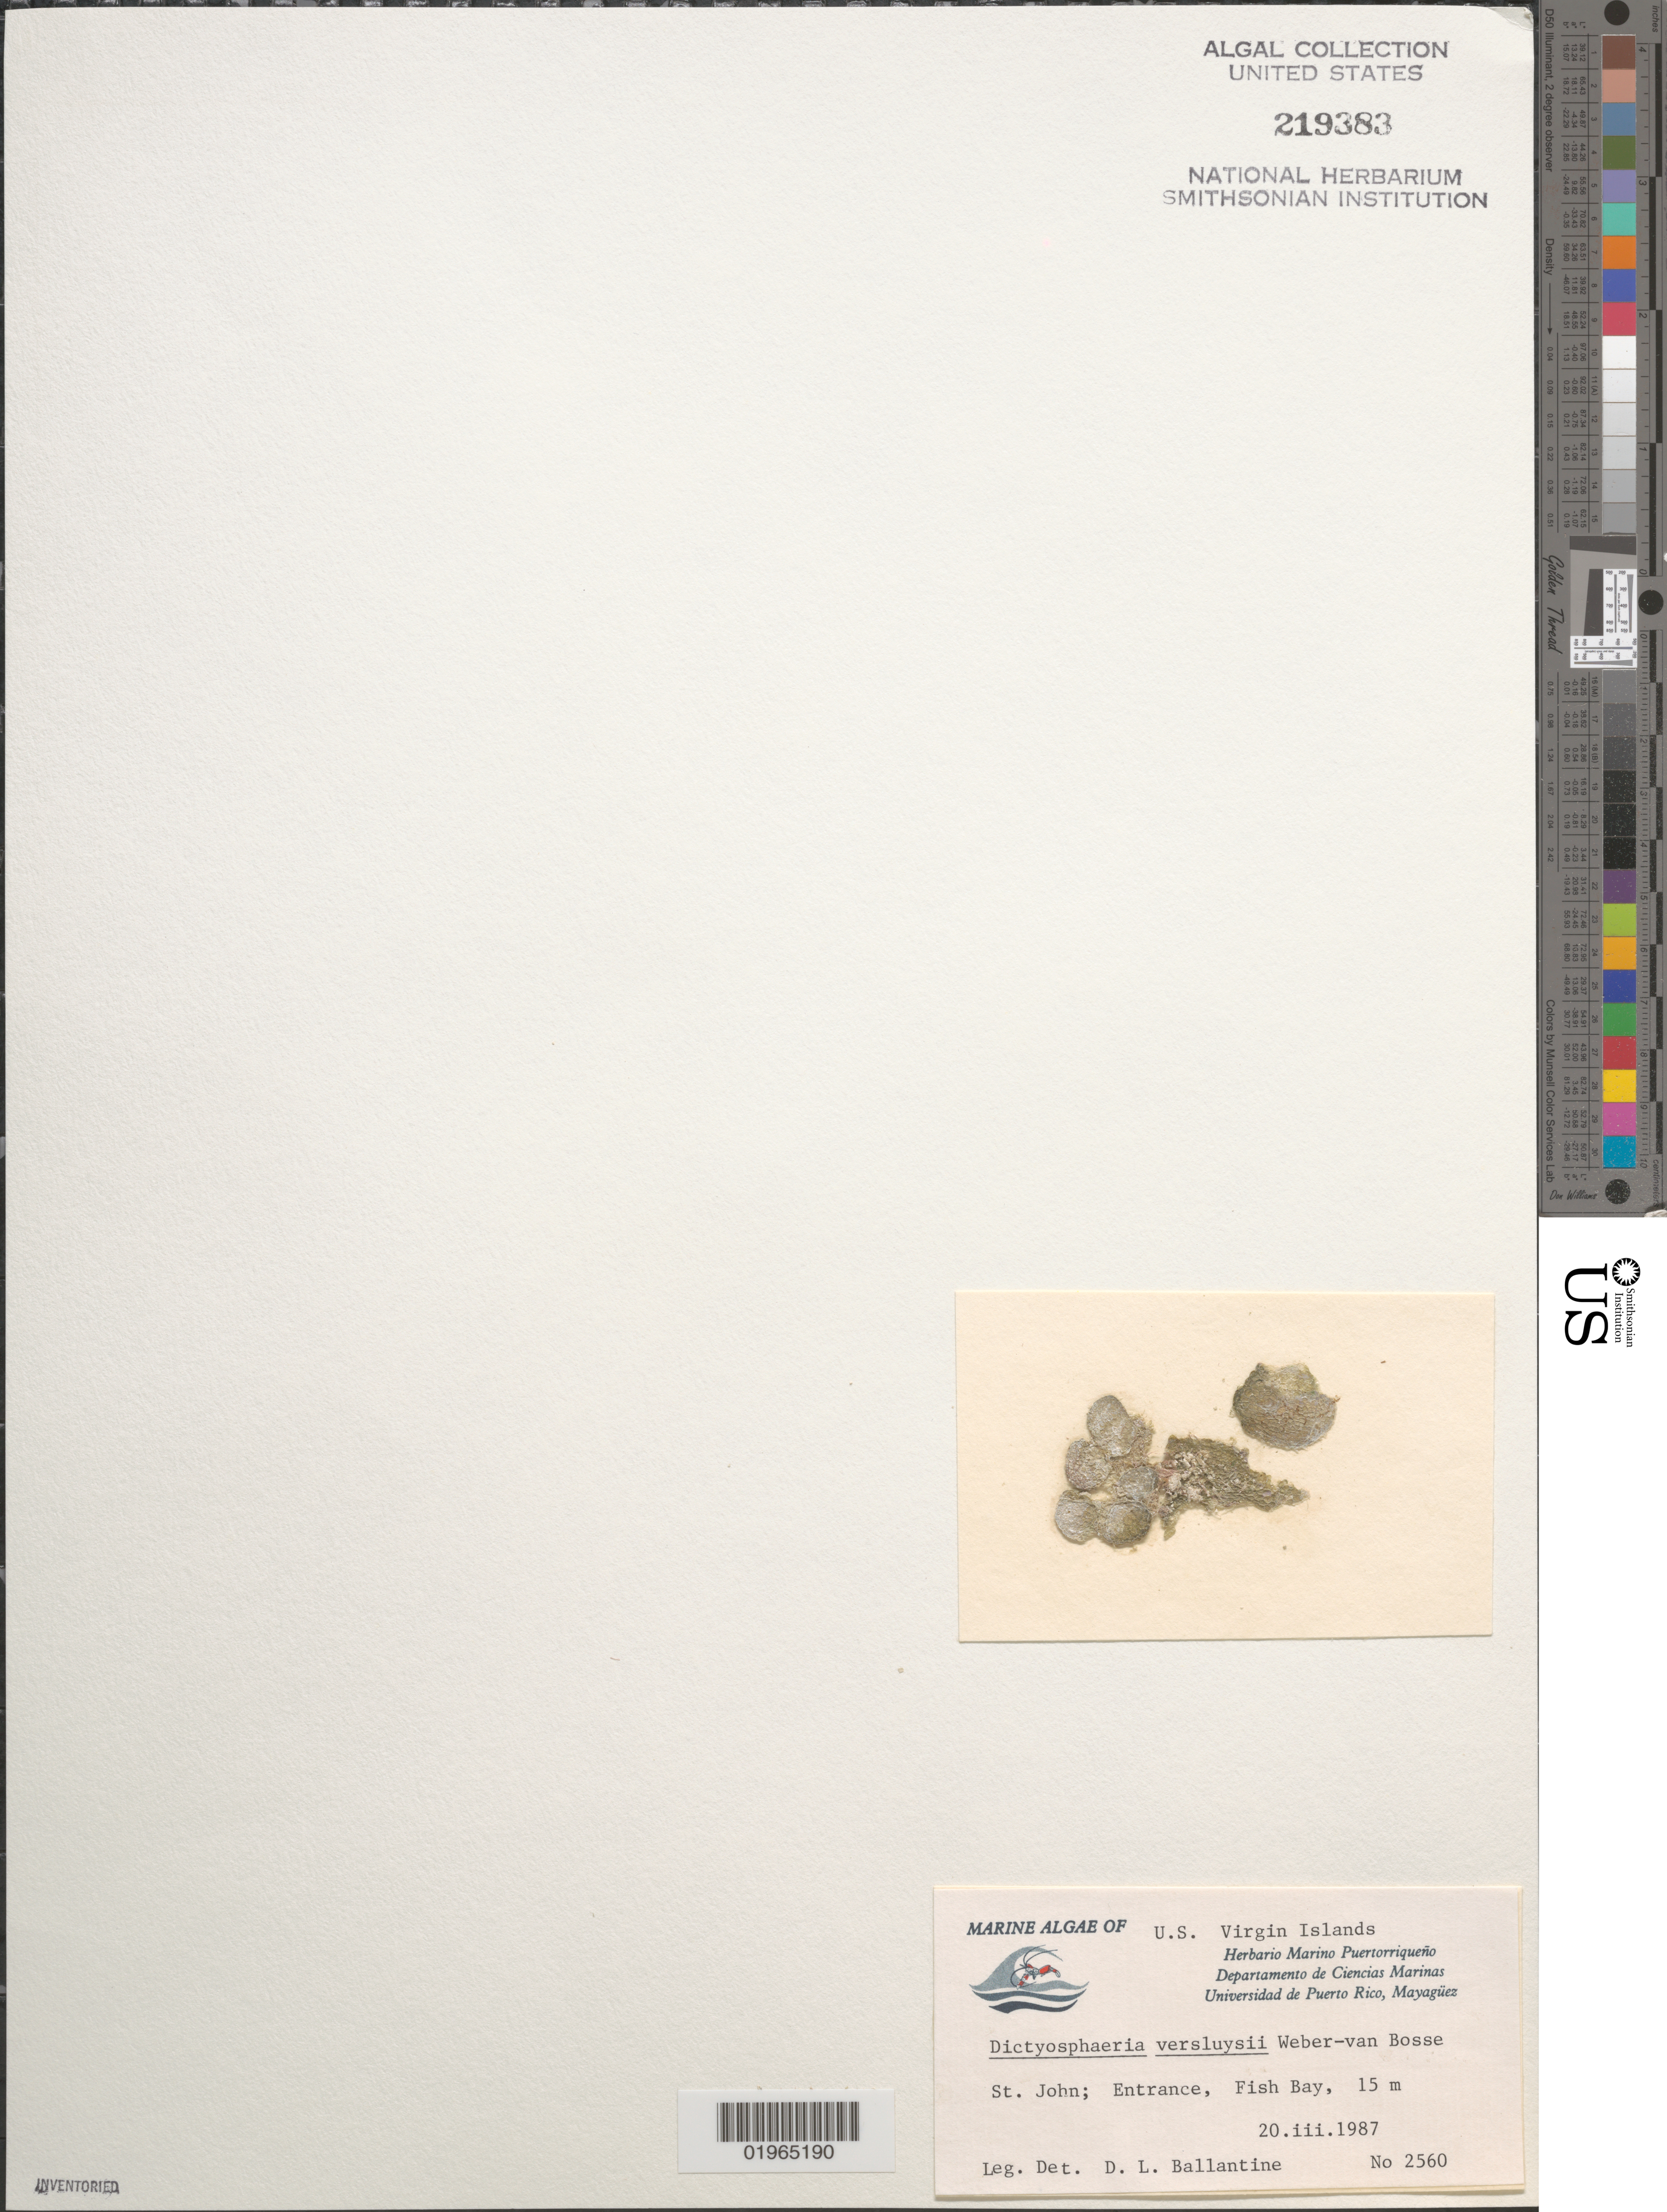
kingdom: Plantae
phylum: Chlorophyta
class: Ulvophyceae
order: Siphonocladales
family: Siphonocladaceae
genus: Dictyosphaeria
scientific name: Dictyosphaeria versluysii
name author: Weber Bosse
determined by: Ballantine, D. L.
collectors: D.L. Ballantine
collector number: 2560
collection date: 1987-03-20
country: U.S. Virgin Islands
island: St. John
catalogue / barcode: US 219383